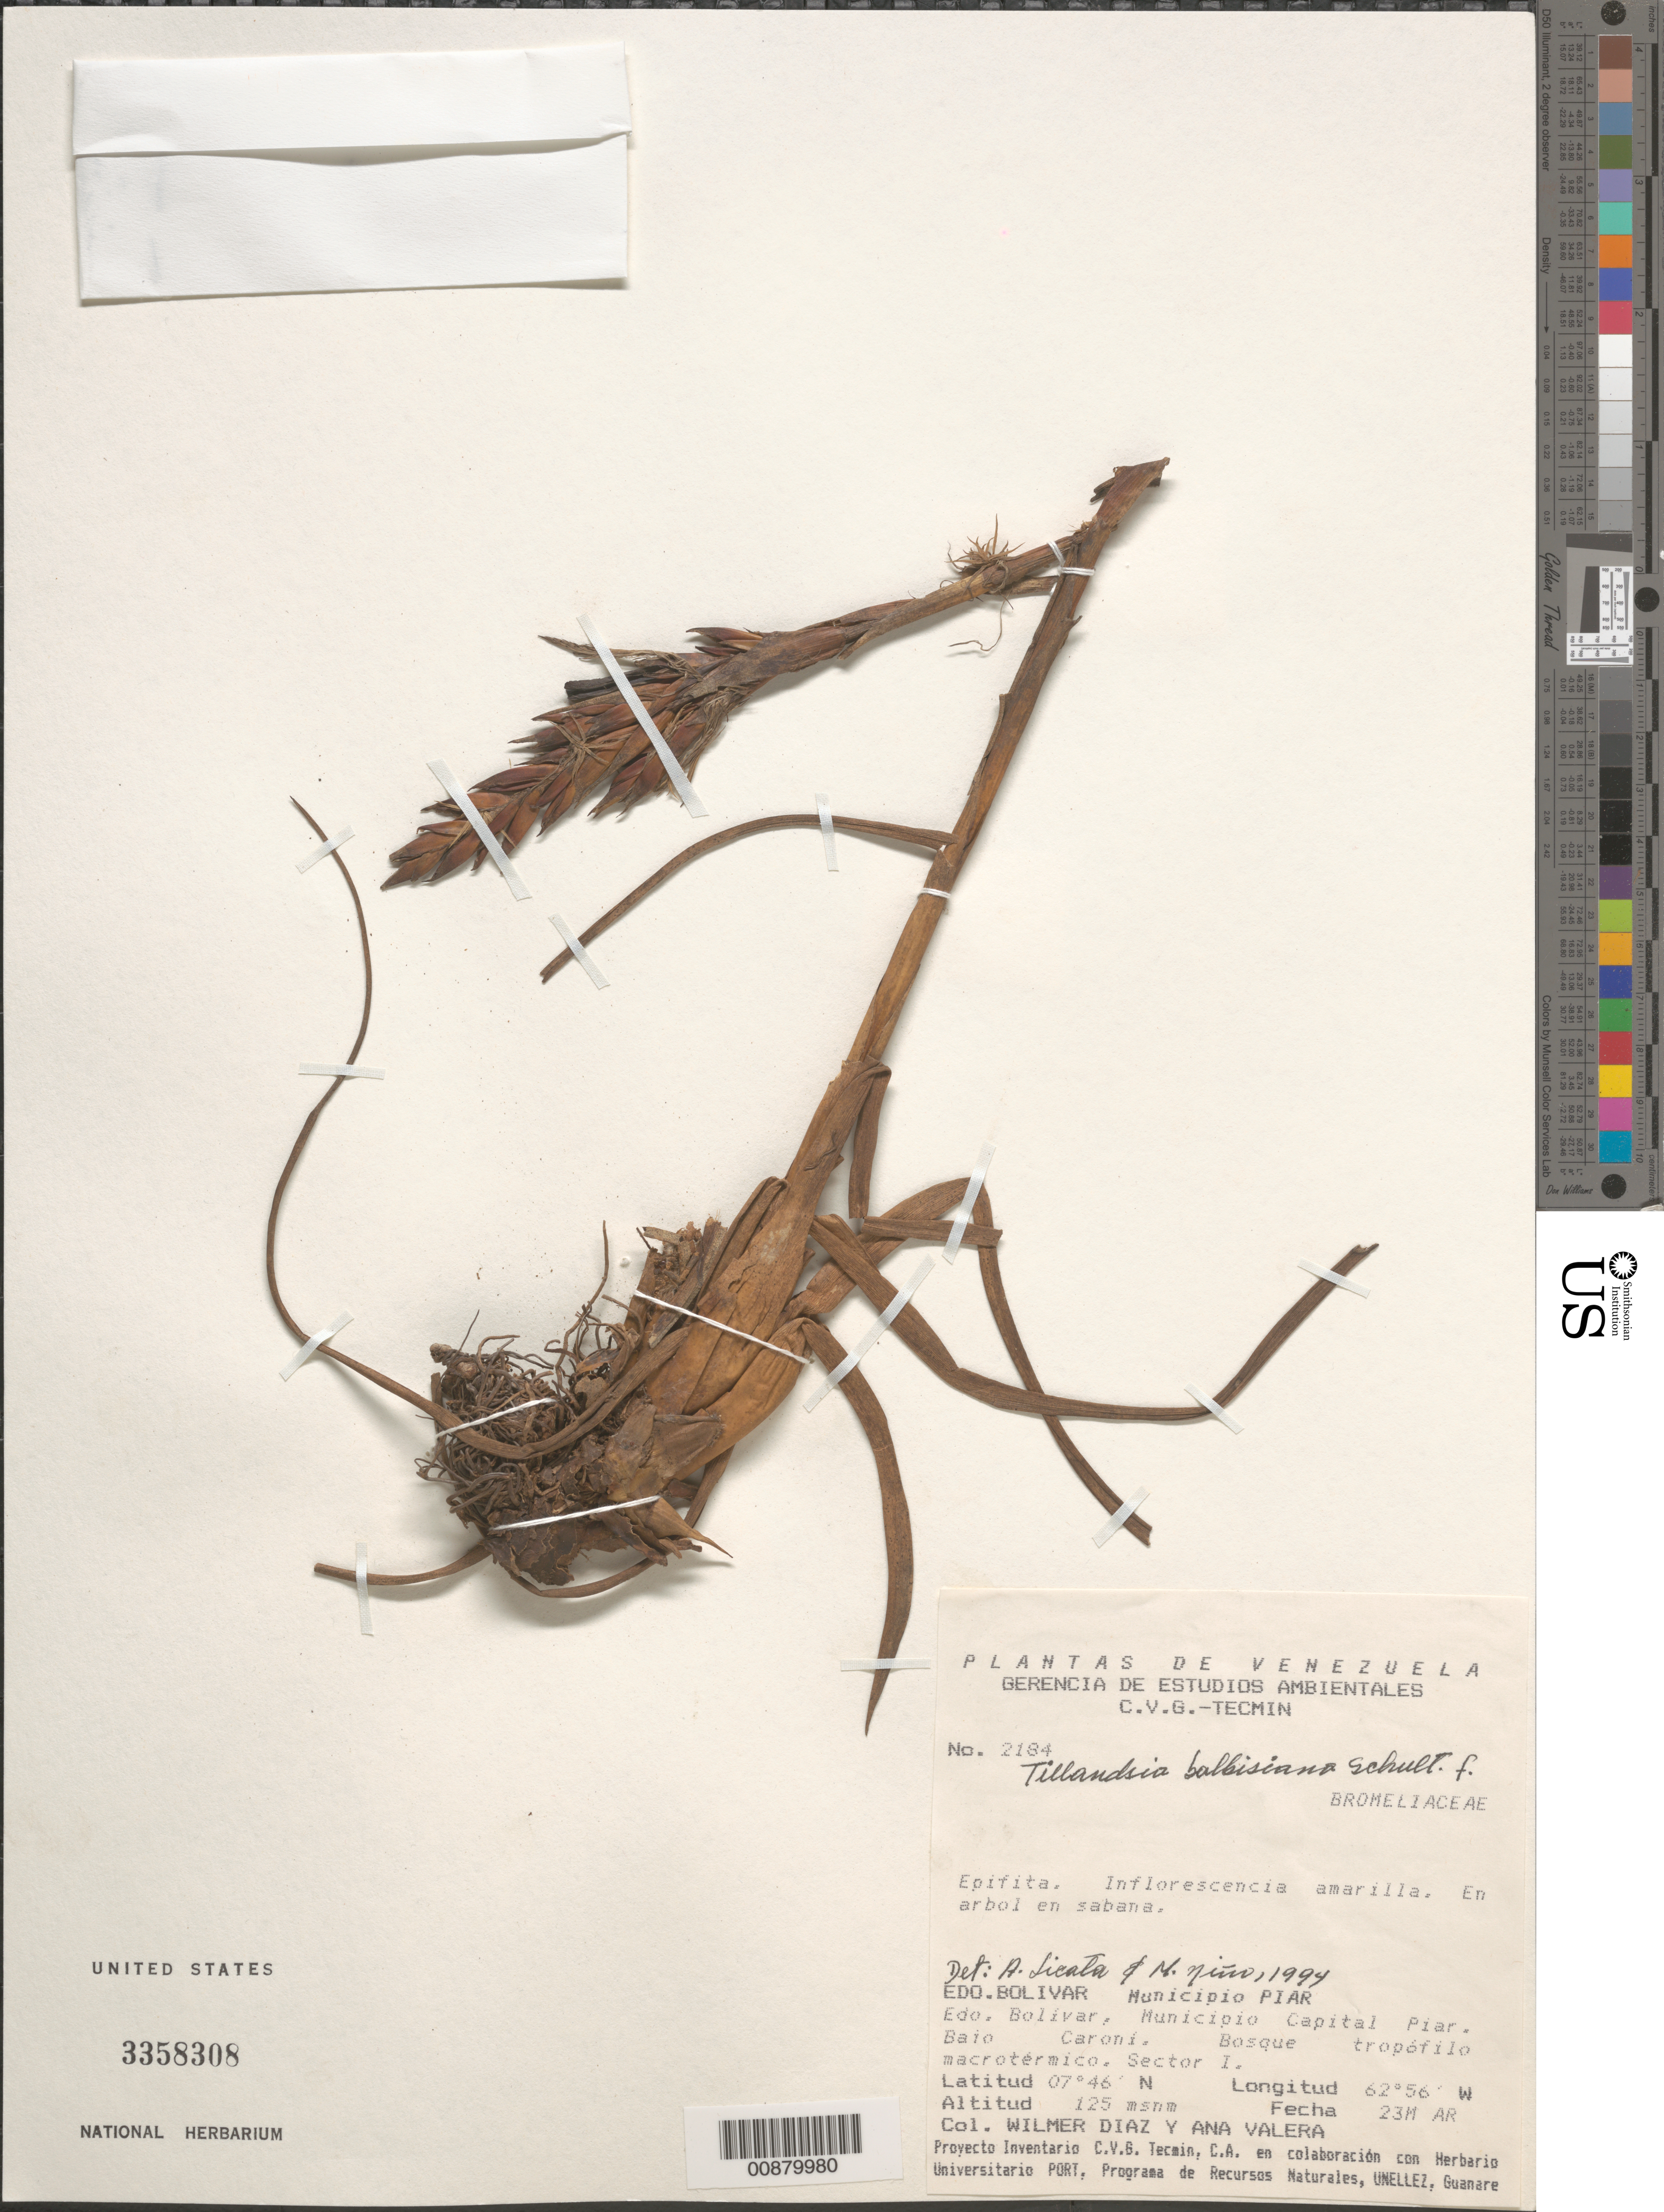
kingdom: Plantae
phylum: Tracheophyta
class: Liliopsida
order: Poales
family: Bromeliaceae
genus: Tillandsia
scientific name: Tillandsia balbisiana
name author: Schult. f.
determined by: Licata, A.; Niño, S. M.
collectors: W. Díaz P. & A. Valera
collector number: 2184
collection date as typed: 23-Mar-94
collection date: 1994-03-23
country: Venezuela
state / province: Bolívar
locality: Mun. Piar, Mun. Capital Piar, Bajo Caroní, Sector I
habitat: Bosque tropofilo macrotermico; en arbol en sabana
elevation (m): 125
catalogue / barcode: US 3358308